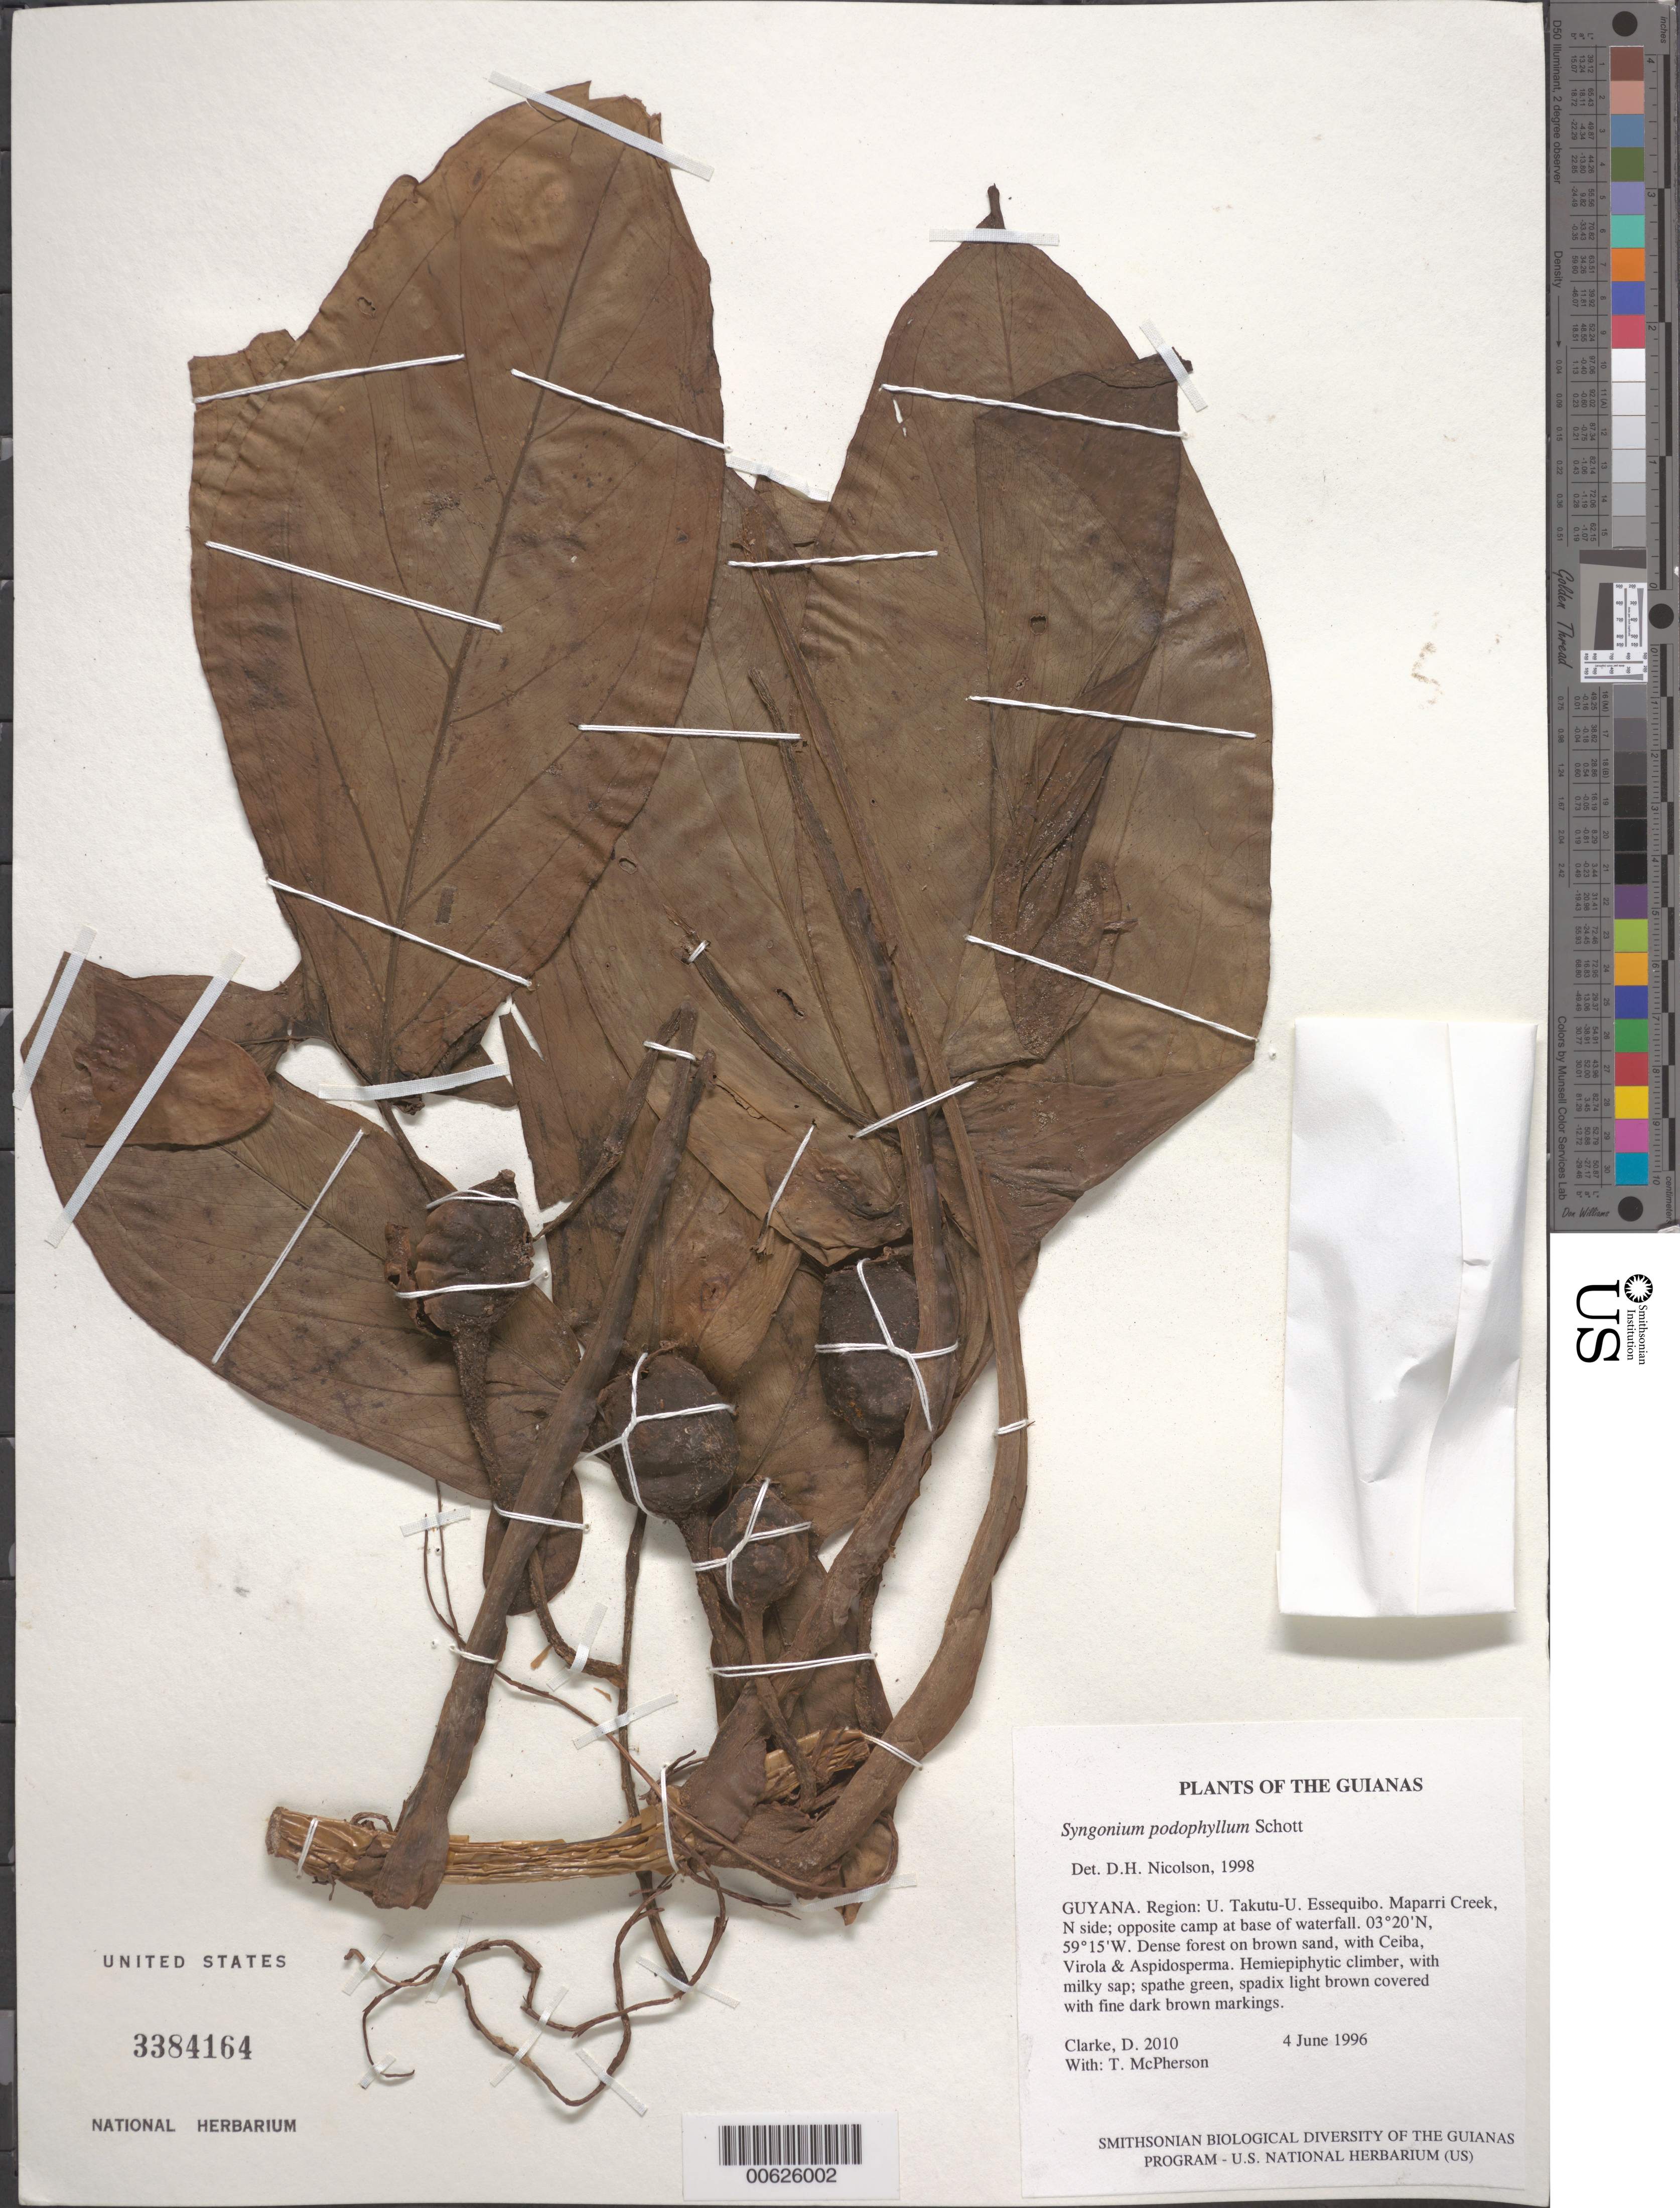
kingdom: Plantae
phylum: Tracheophyta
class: Liliopsida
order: Alismatales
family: Araceae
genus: Syngonium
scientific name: Syngonium podophyllum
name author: Schott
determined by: Nicolson, Dan H.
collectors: H. D. Clarke & T. McPherson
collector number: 2010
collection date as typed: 5 June 1996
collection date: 1996-06-05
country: Guyana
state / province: U. Takutu-U. Essequibo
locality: Maparri Creek, N side; opposite camp at base of waterfall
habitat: Streamside vegetation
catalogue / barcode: US 3384164